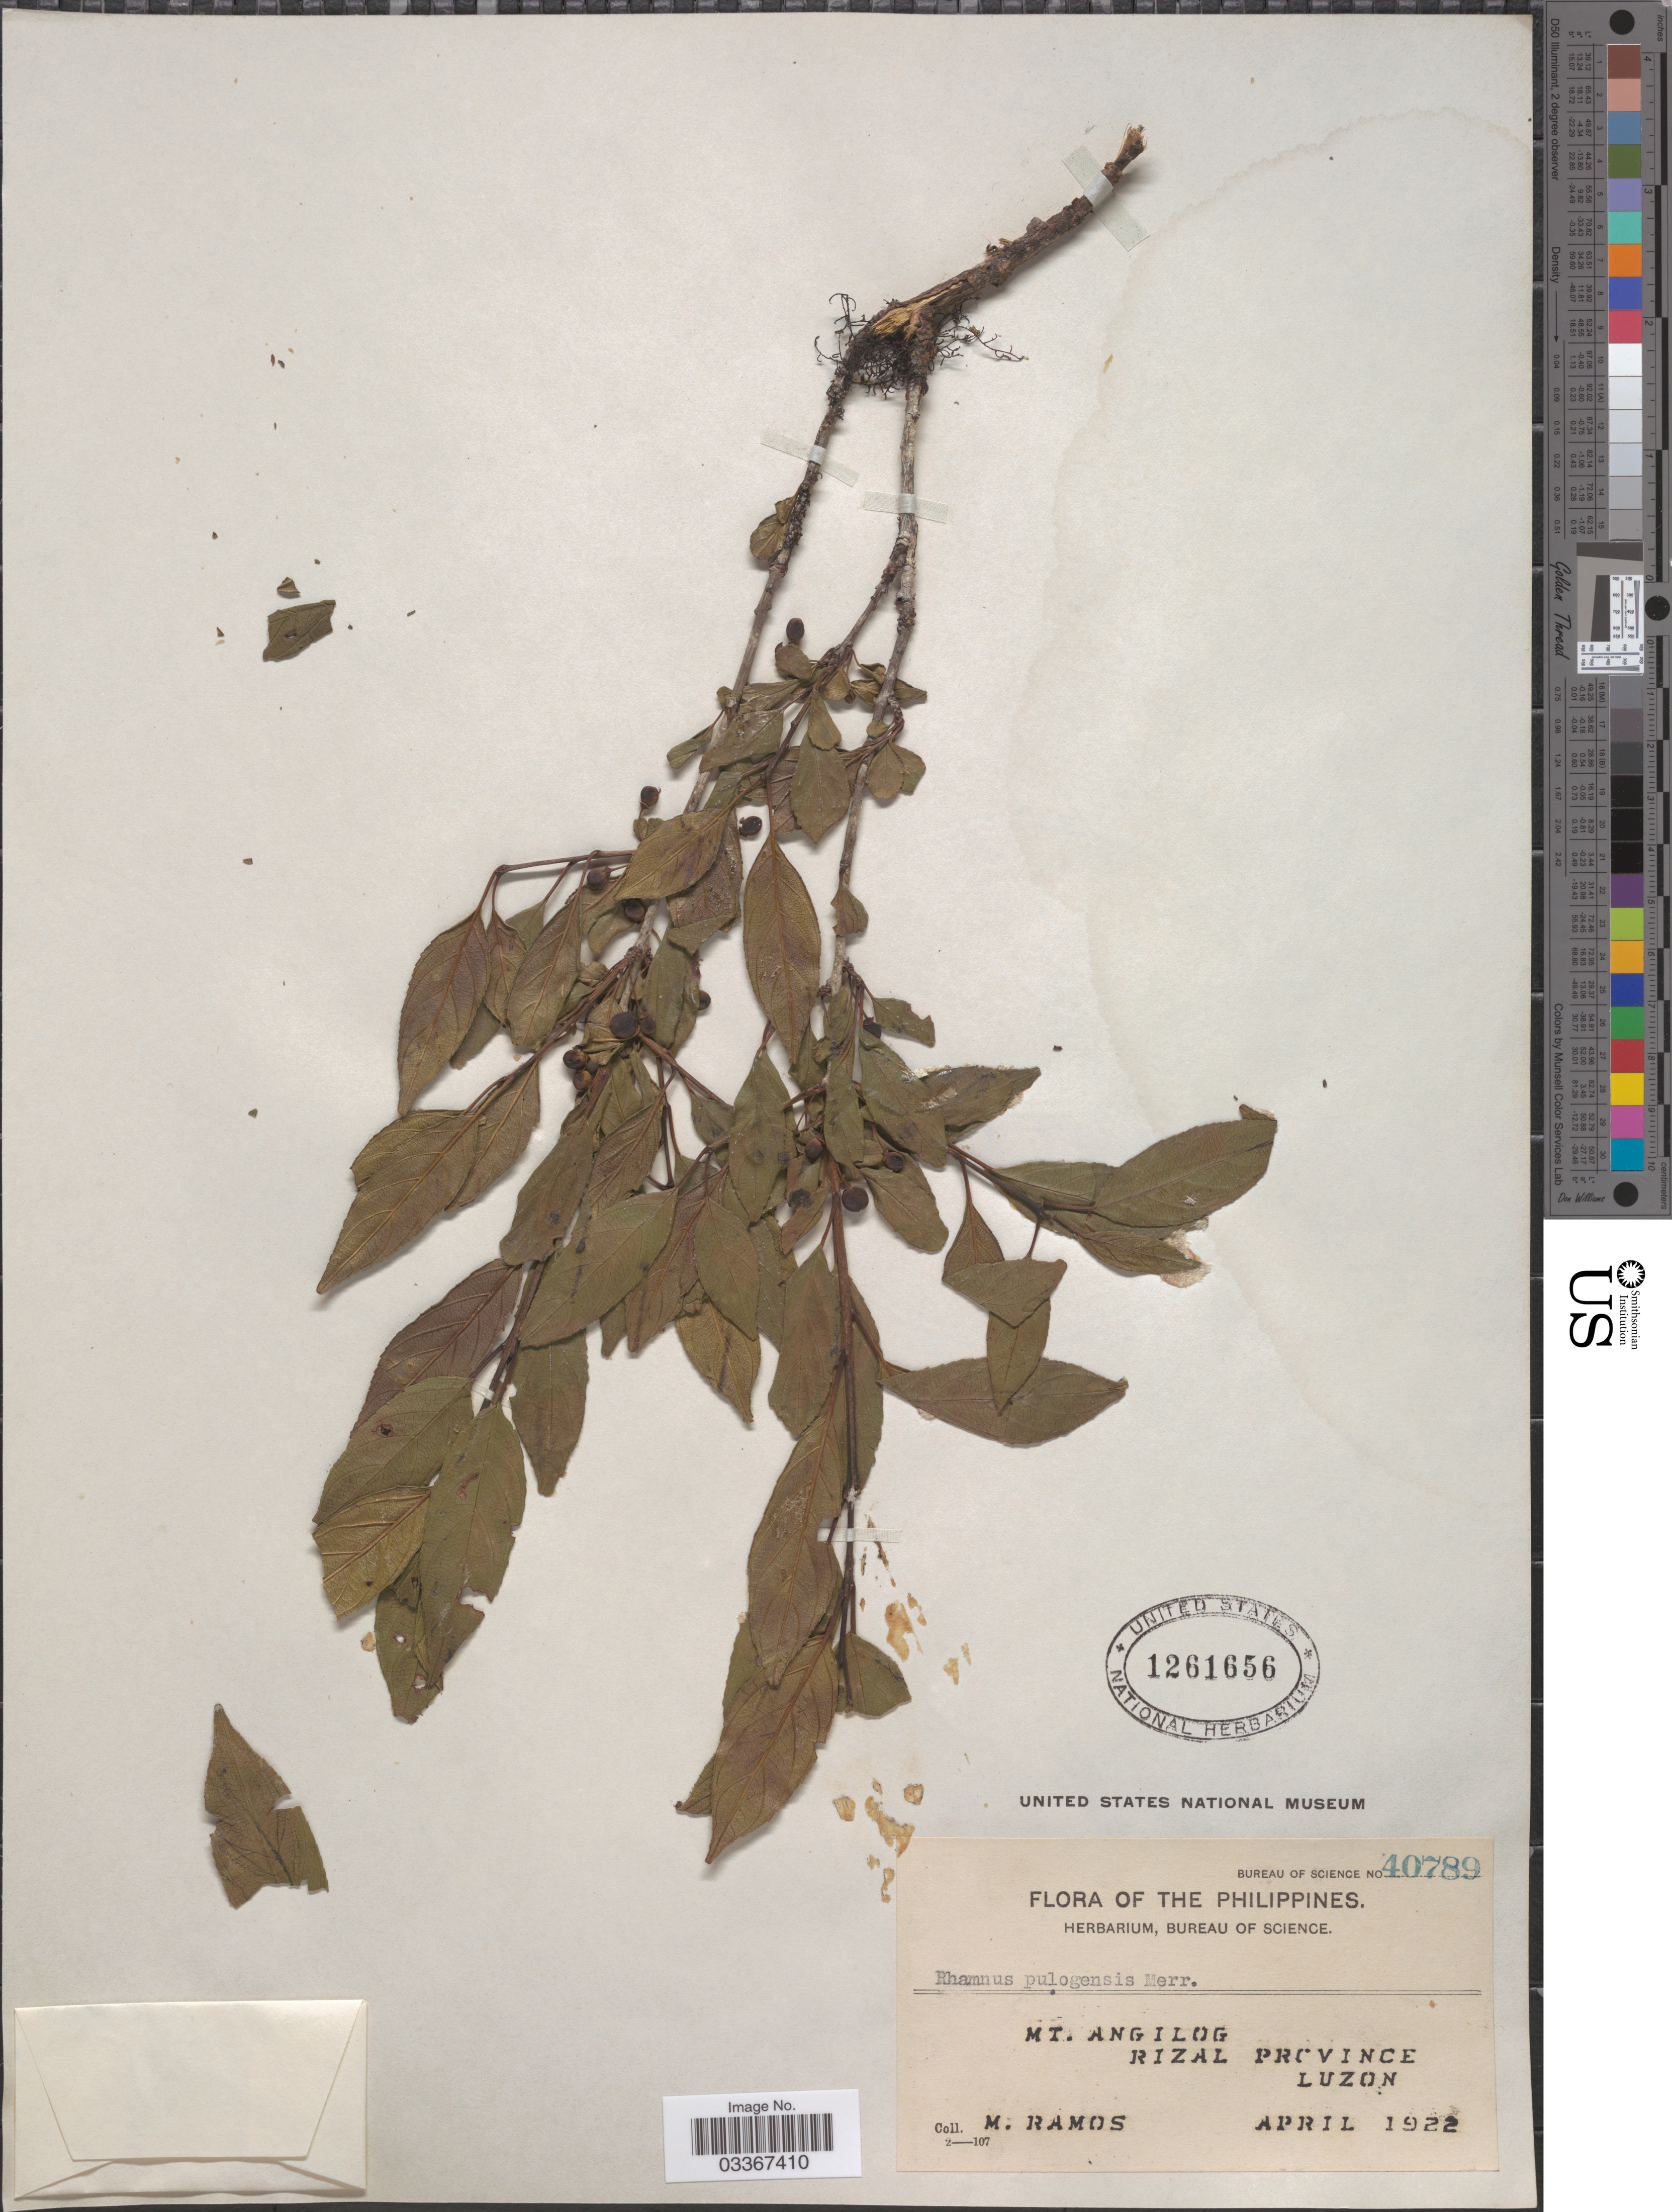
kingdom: Plantae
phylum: Tracheophyta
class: Magnoliopsida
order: Rosales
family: Rhamnaceae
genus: Rhamnus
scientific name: Rhamnus pulogensis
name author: Merr.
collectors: M. Ramos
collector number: Bureau of Science 40789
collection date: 1922-04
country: Philippines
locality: Mt. Angilog. Rizal Province. Luzon.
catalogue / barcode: US 1261656